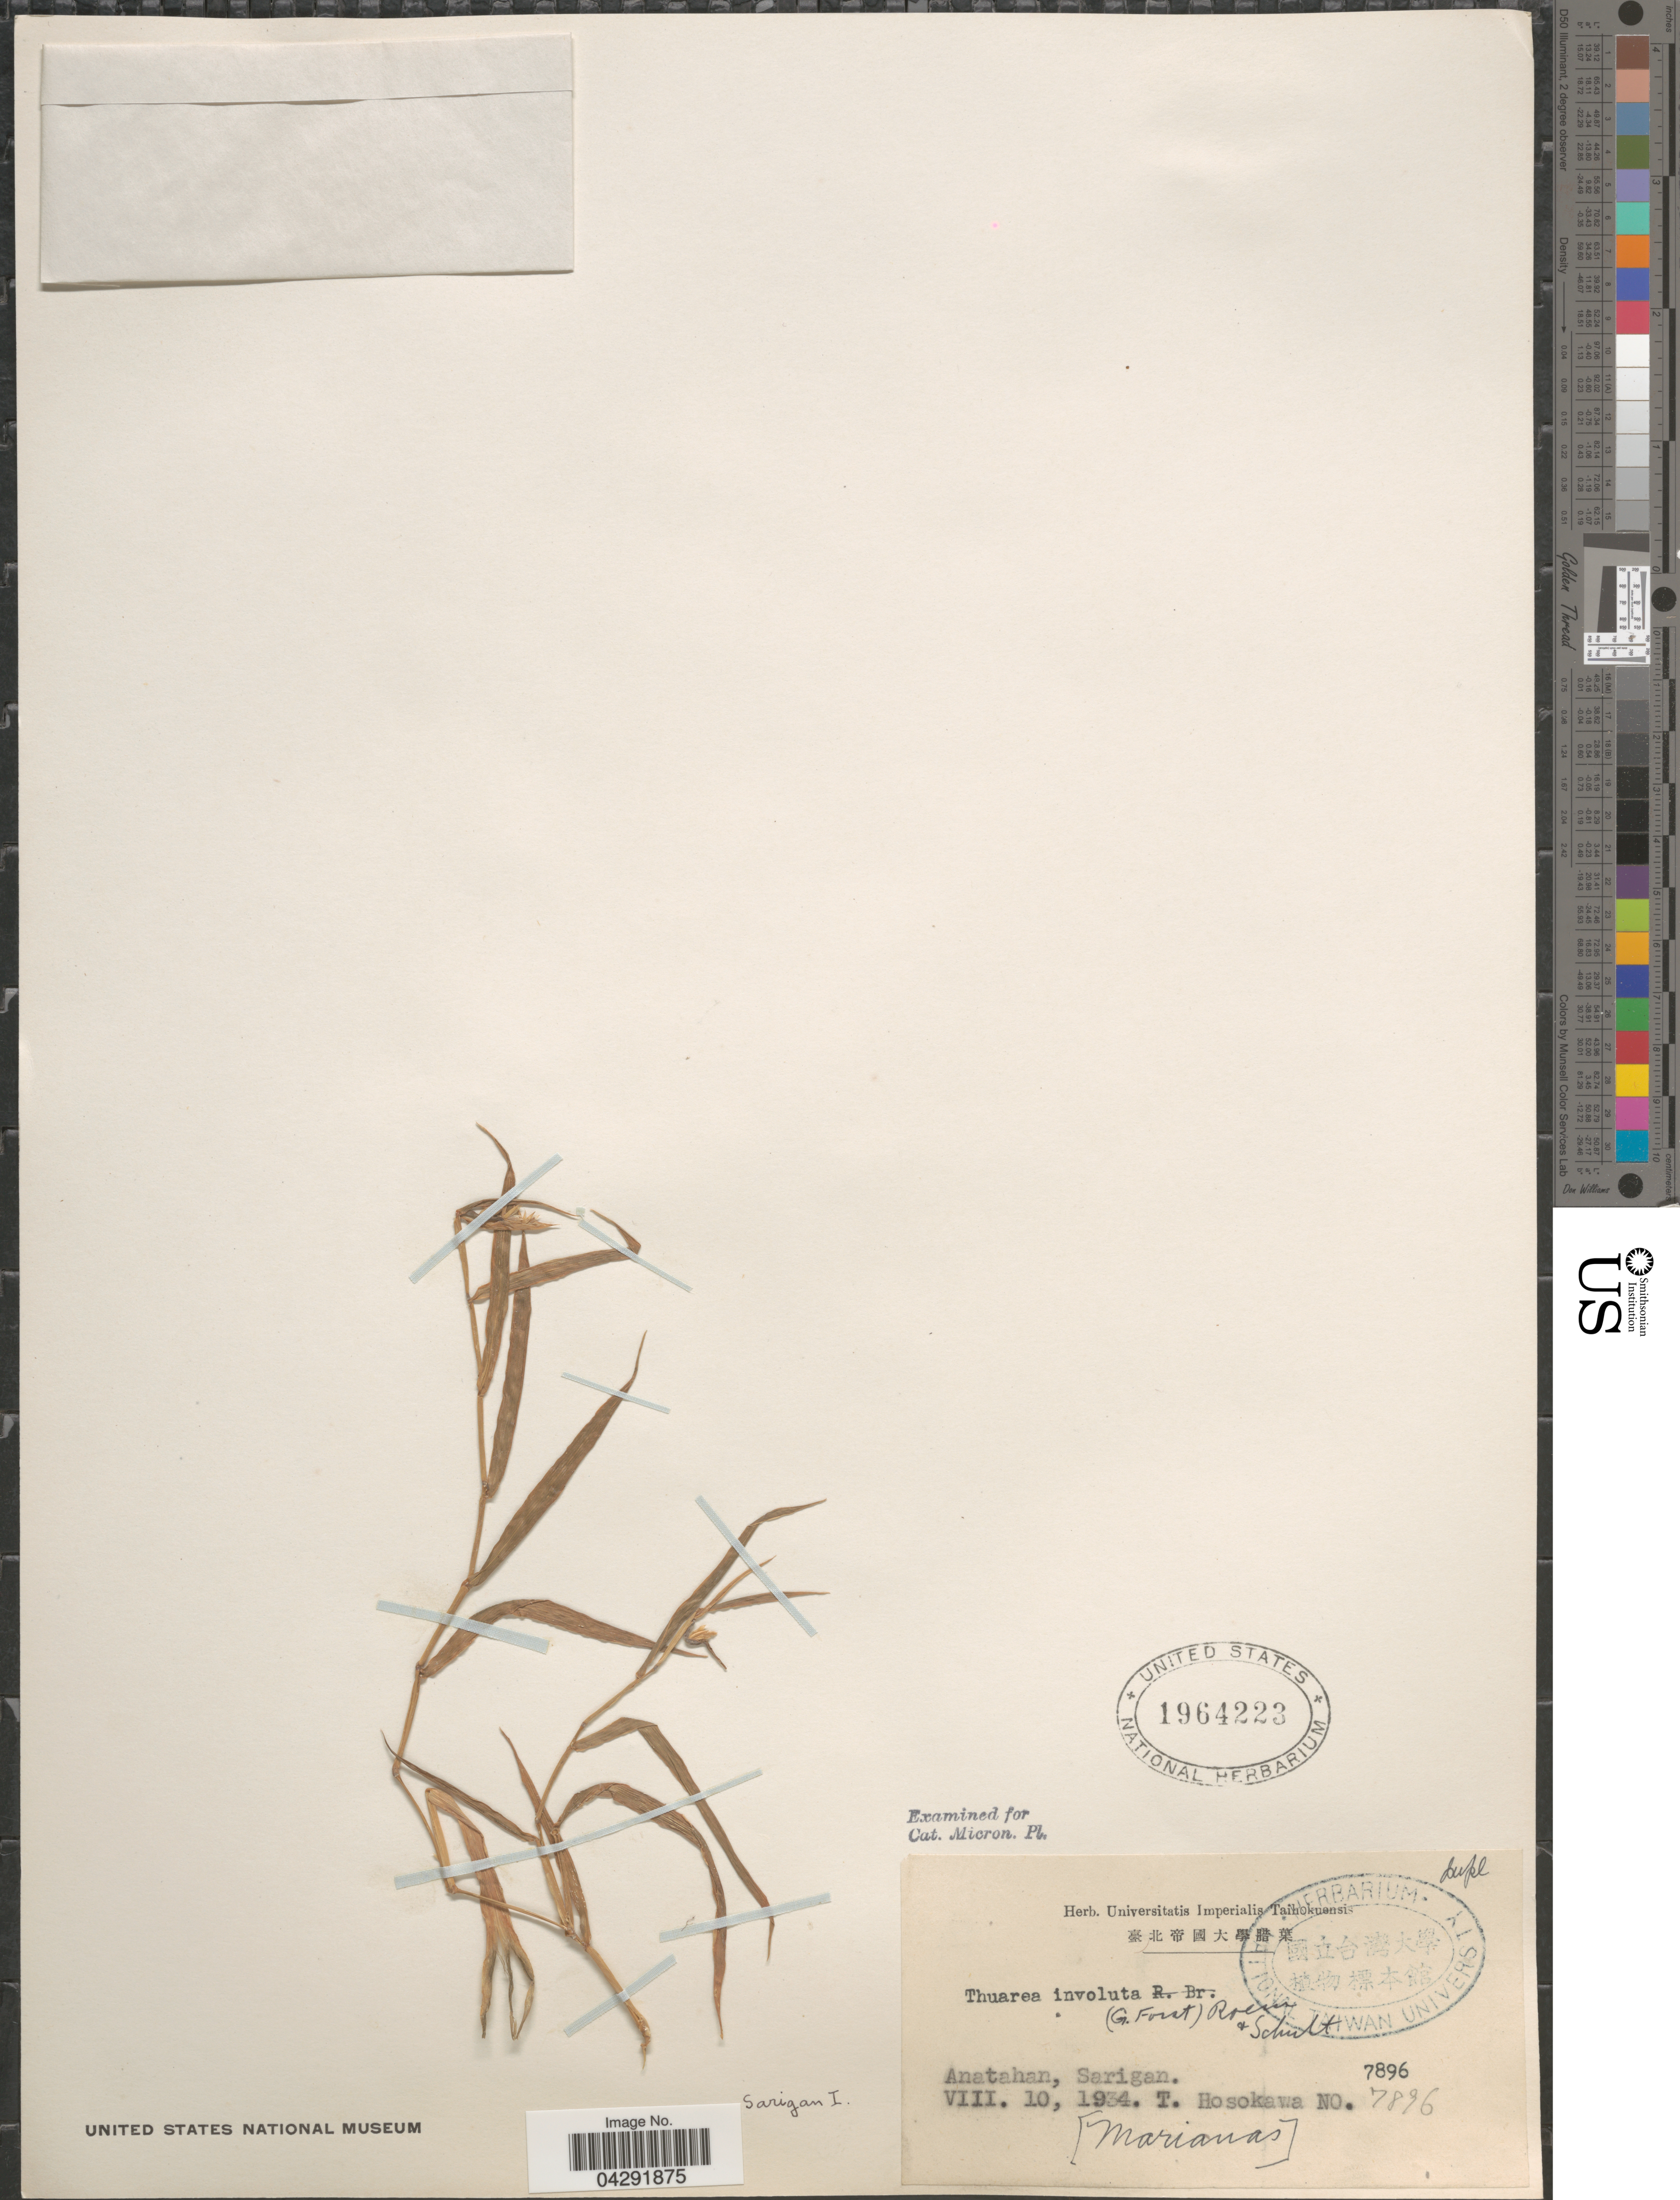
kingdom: Plantae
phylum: Tracheophyta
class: Liliopsida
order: Poales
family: Poaceae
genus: Thuarea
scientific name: Thuarea involuta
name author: (G. Forst.) R. Br. ex Sm.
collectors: T. Hosokawa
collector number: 7896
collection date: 1934-08-10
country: Northern Mariana Islands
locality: Anatahan, Sarigan. [Marianas].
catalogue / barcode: US 1964223